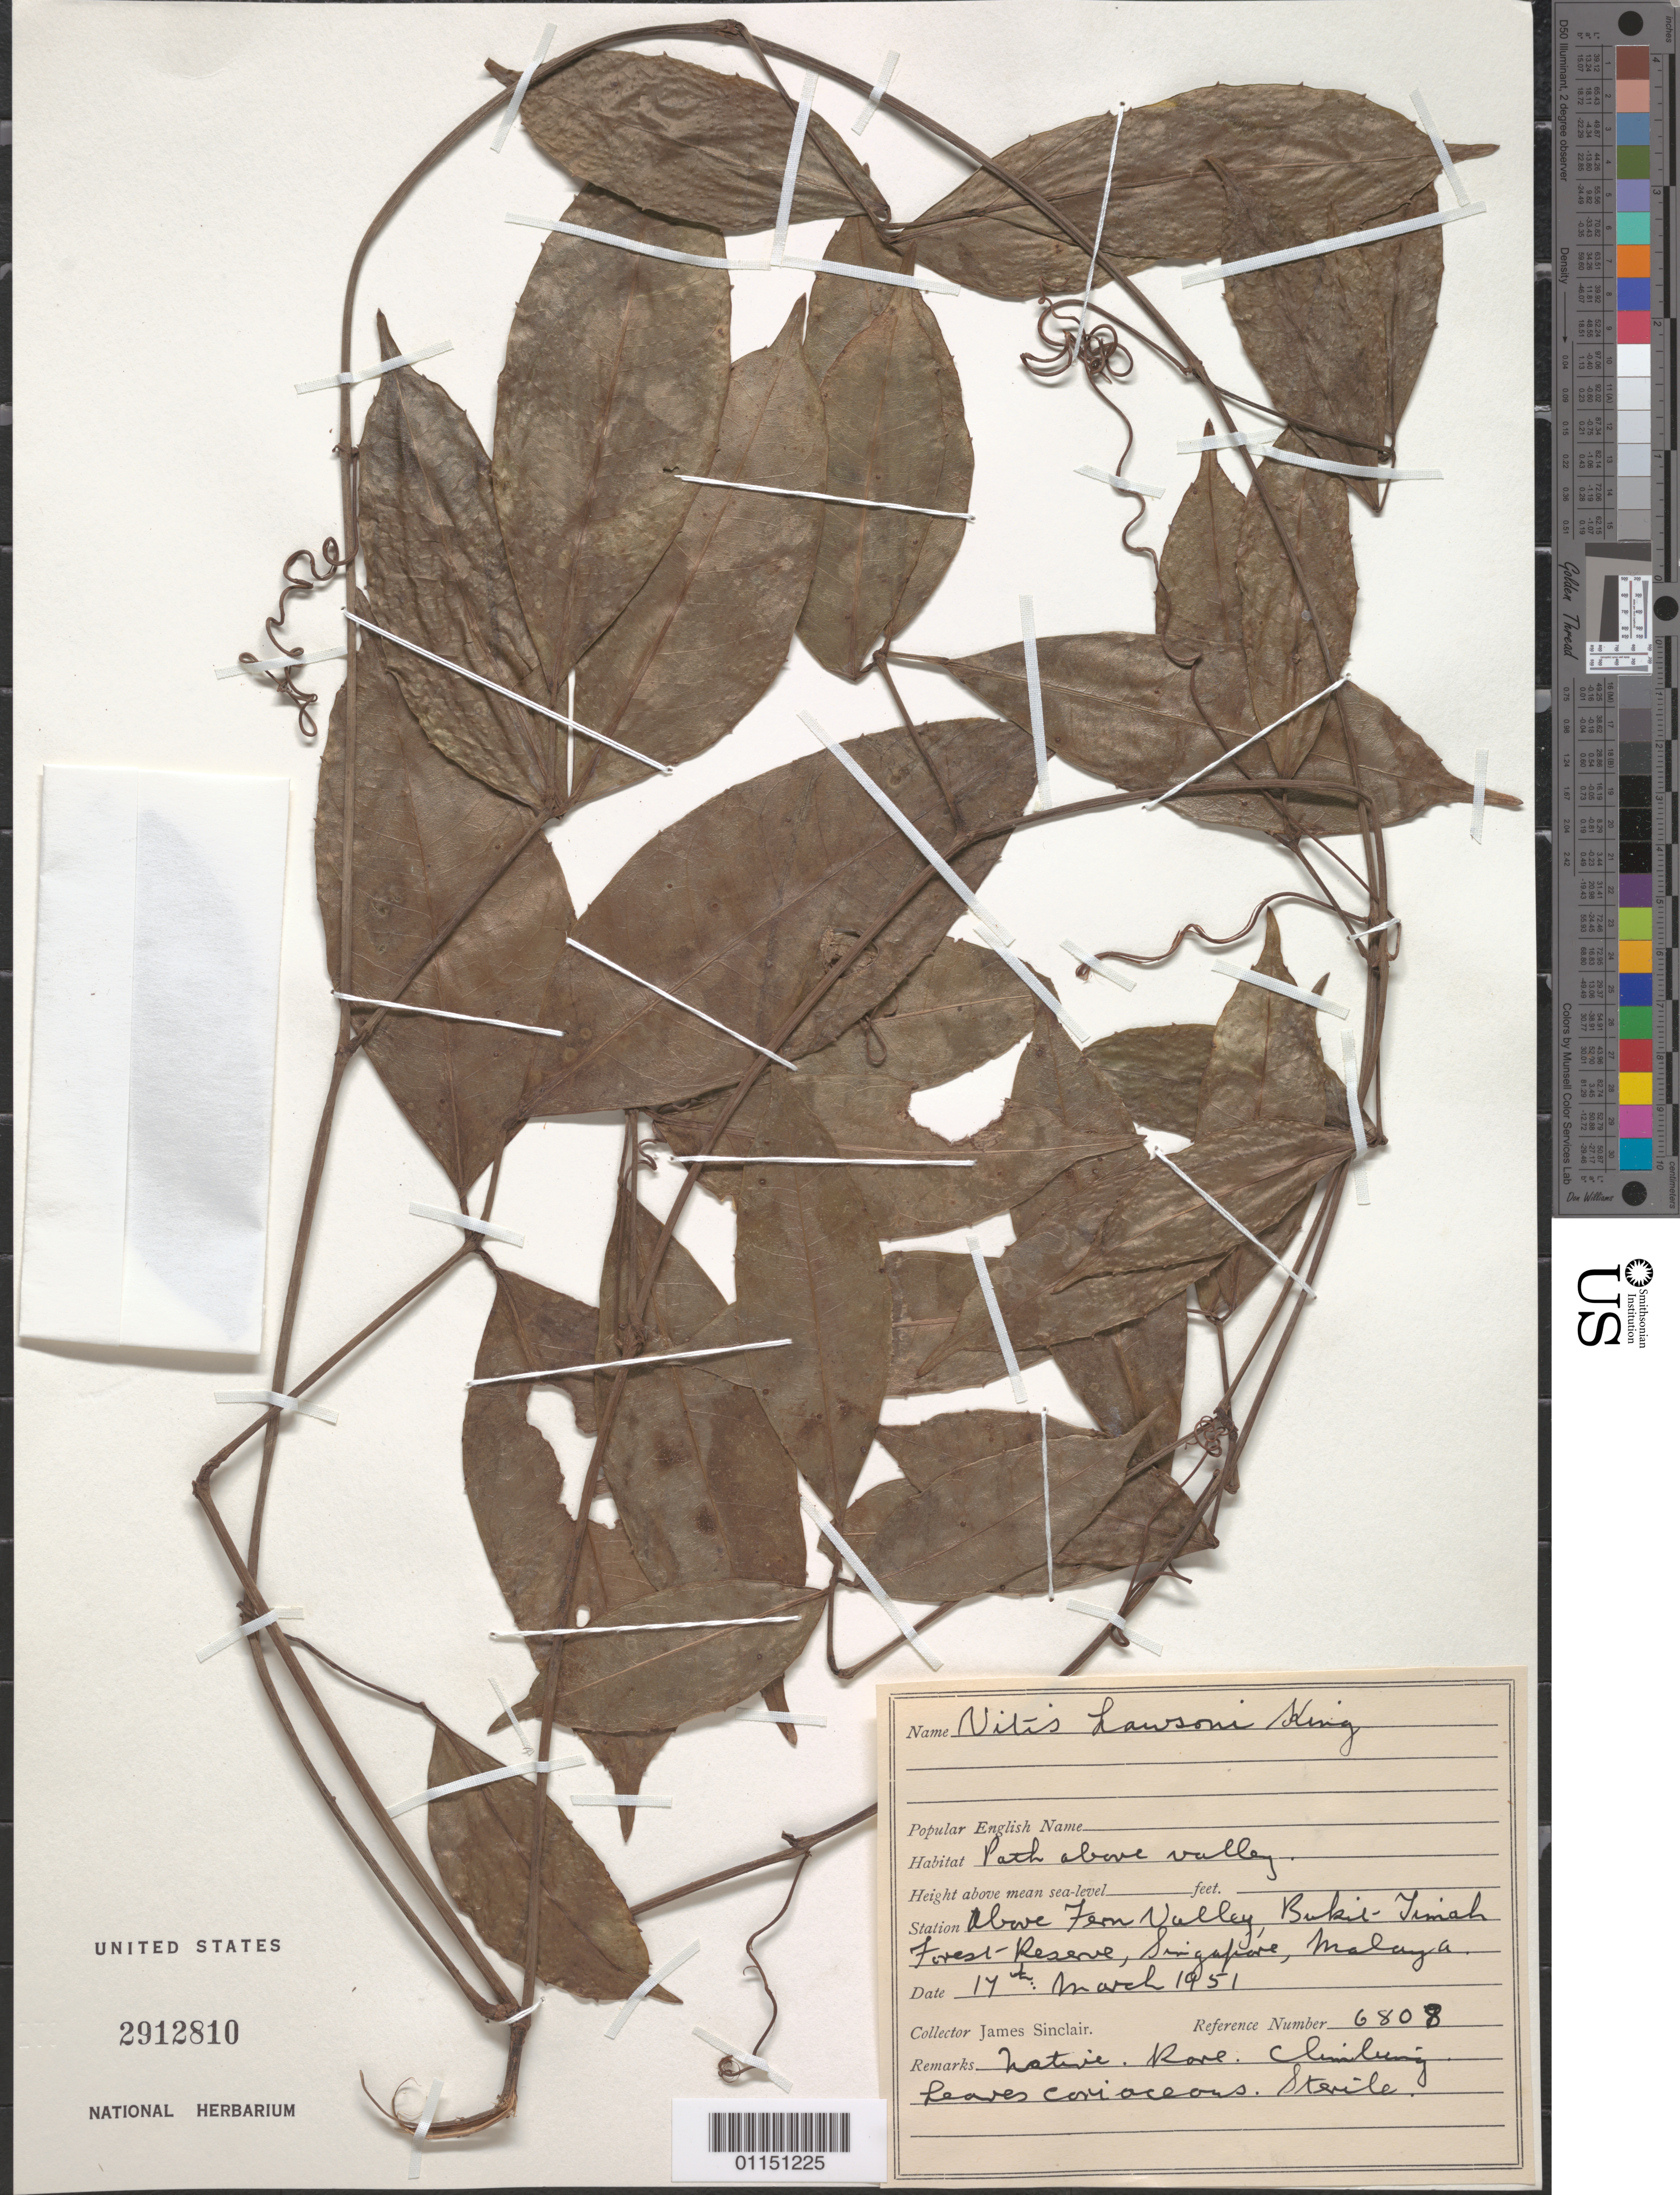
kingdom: Plantae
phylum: Tracheophyta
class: Magnoliopsida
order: Vitales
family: Vitaceae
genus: Vitis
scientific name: Vitis lawsoni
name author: King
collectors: J. Sinclair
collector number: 6808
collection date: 1951-03-14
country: Singapore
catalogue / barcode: US 2912810